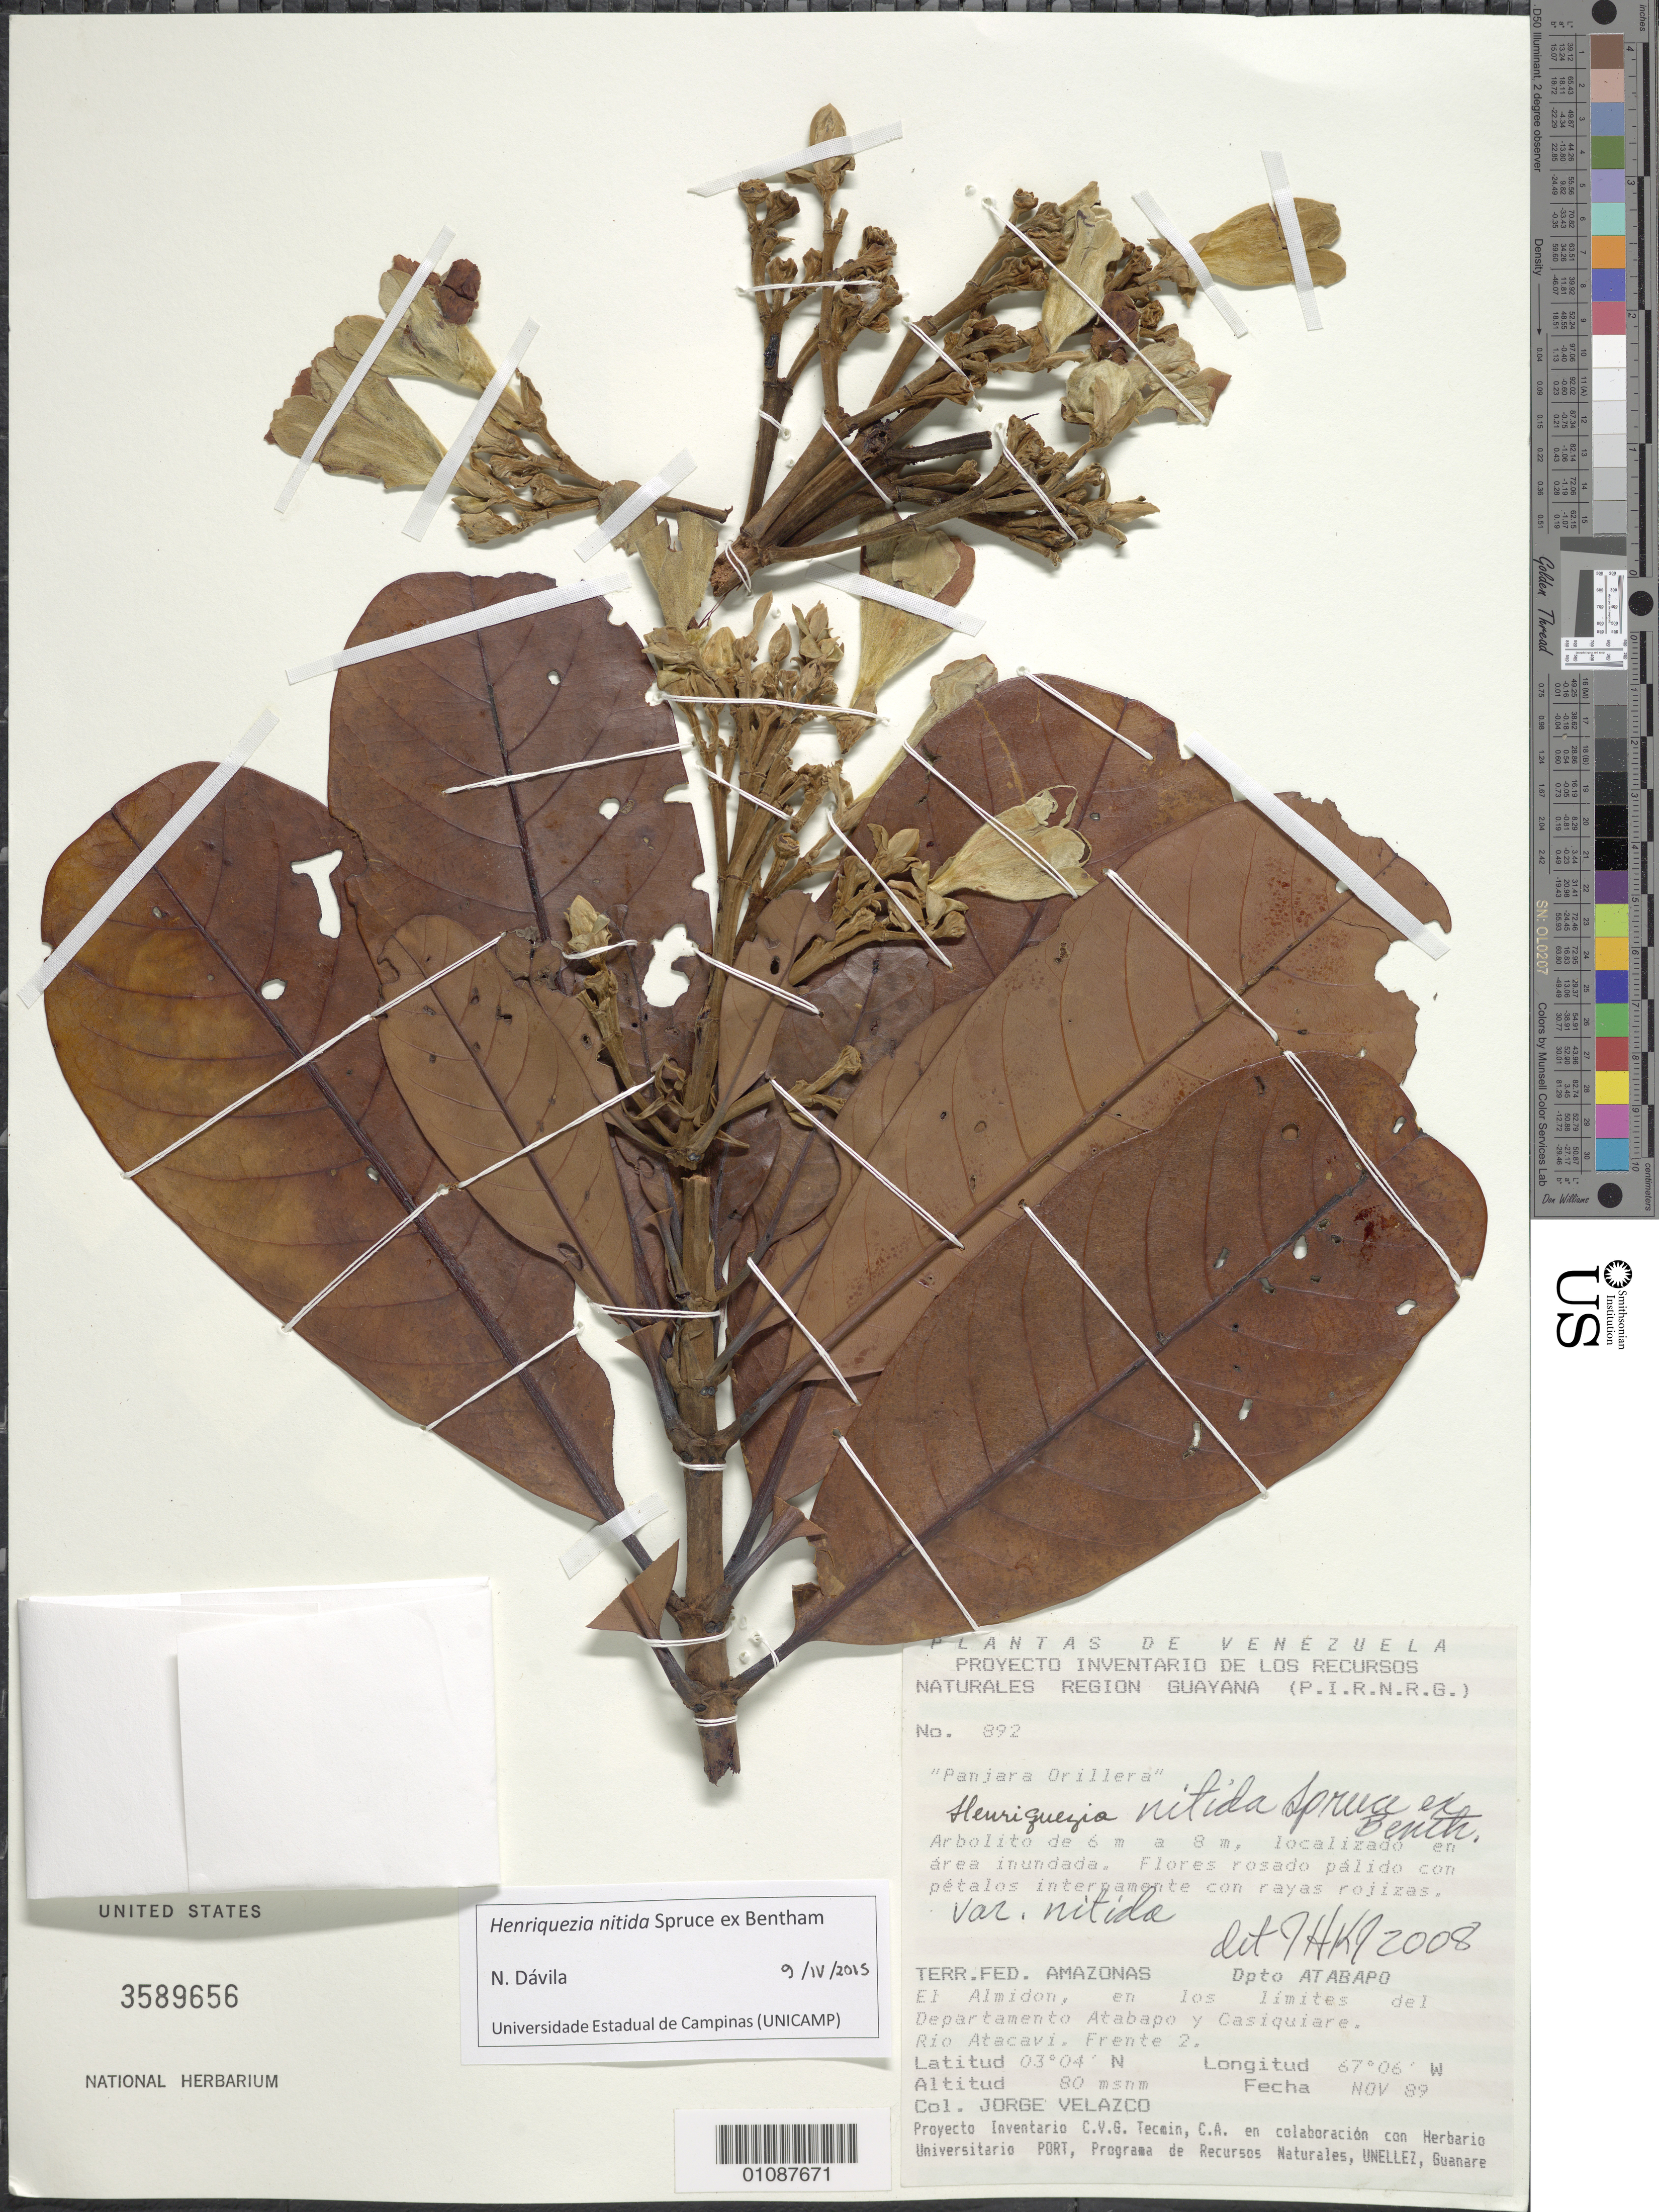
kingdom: Plantae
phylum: Tracheophyta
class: Magnoliopsida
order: Gentianales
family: Rubiaceae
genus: Henriquezia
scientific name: Henriquezia nitida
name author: Spruce ex Benth.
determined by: Davila, N.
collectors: J. Velazco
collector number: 892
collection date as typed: Nov-89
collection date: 1989-11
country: Venezuela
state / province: Amazonas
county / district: Atabapo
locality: El Almidon, en los limites del Depto. Atabapo y Casiquiare. Río Atacavi. Frente 2.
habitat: Localizado en area inundada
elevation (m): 80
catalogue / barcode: US 3589656